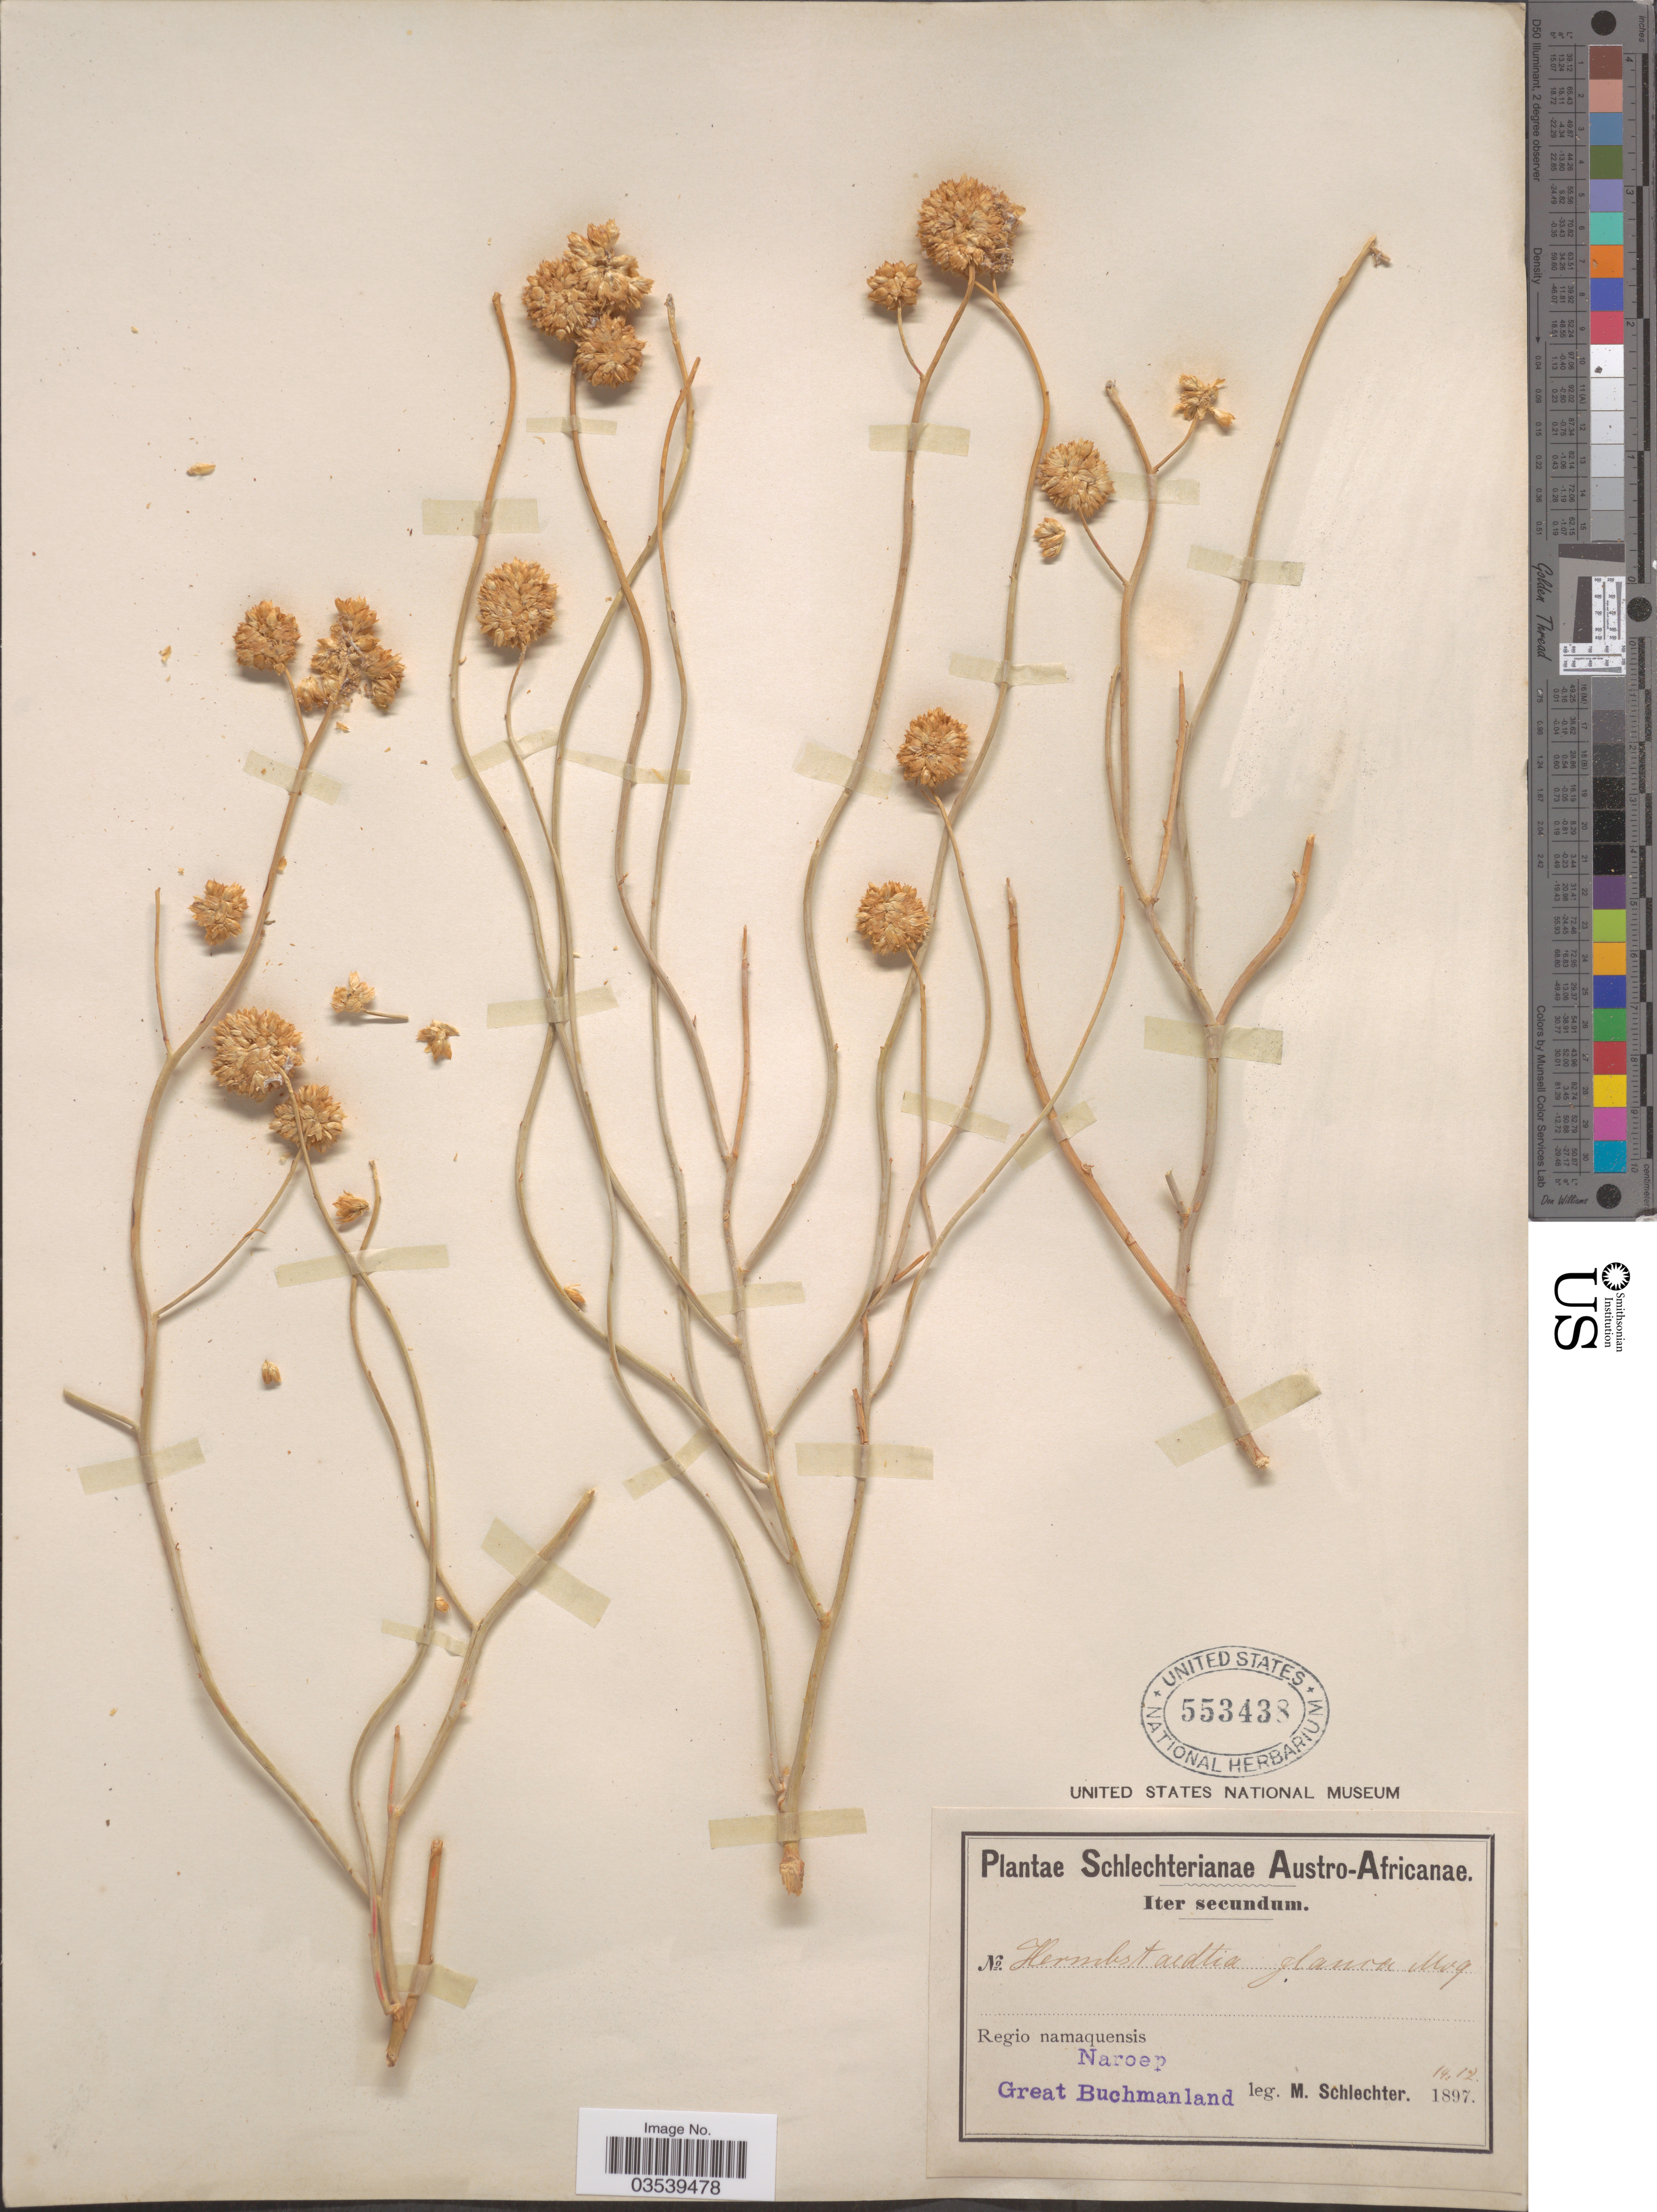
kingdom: Plantae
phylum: Tracheophyta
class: Magnoliopsida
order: Caryophyllales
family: Amaranthaceae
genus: Hermbstaedtia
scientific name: Hermbstaedtia odorata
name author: (Burch.) T. Cooke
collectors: M. Schlechter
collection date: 1897-12-14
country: South Africa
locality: Austro-Africanae. Regio namaquensis. Naroep. Great Buchmanland.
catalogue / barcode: US 553438